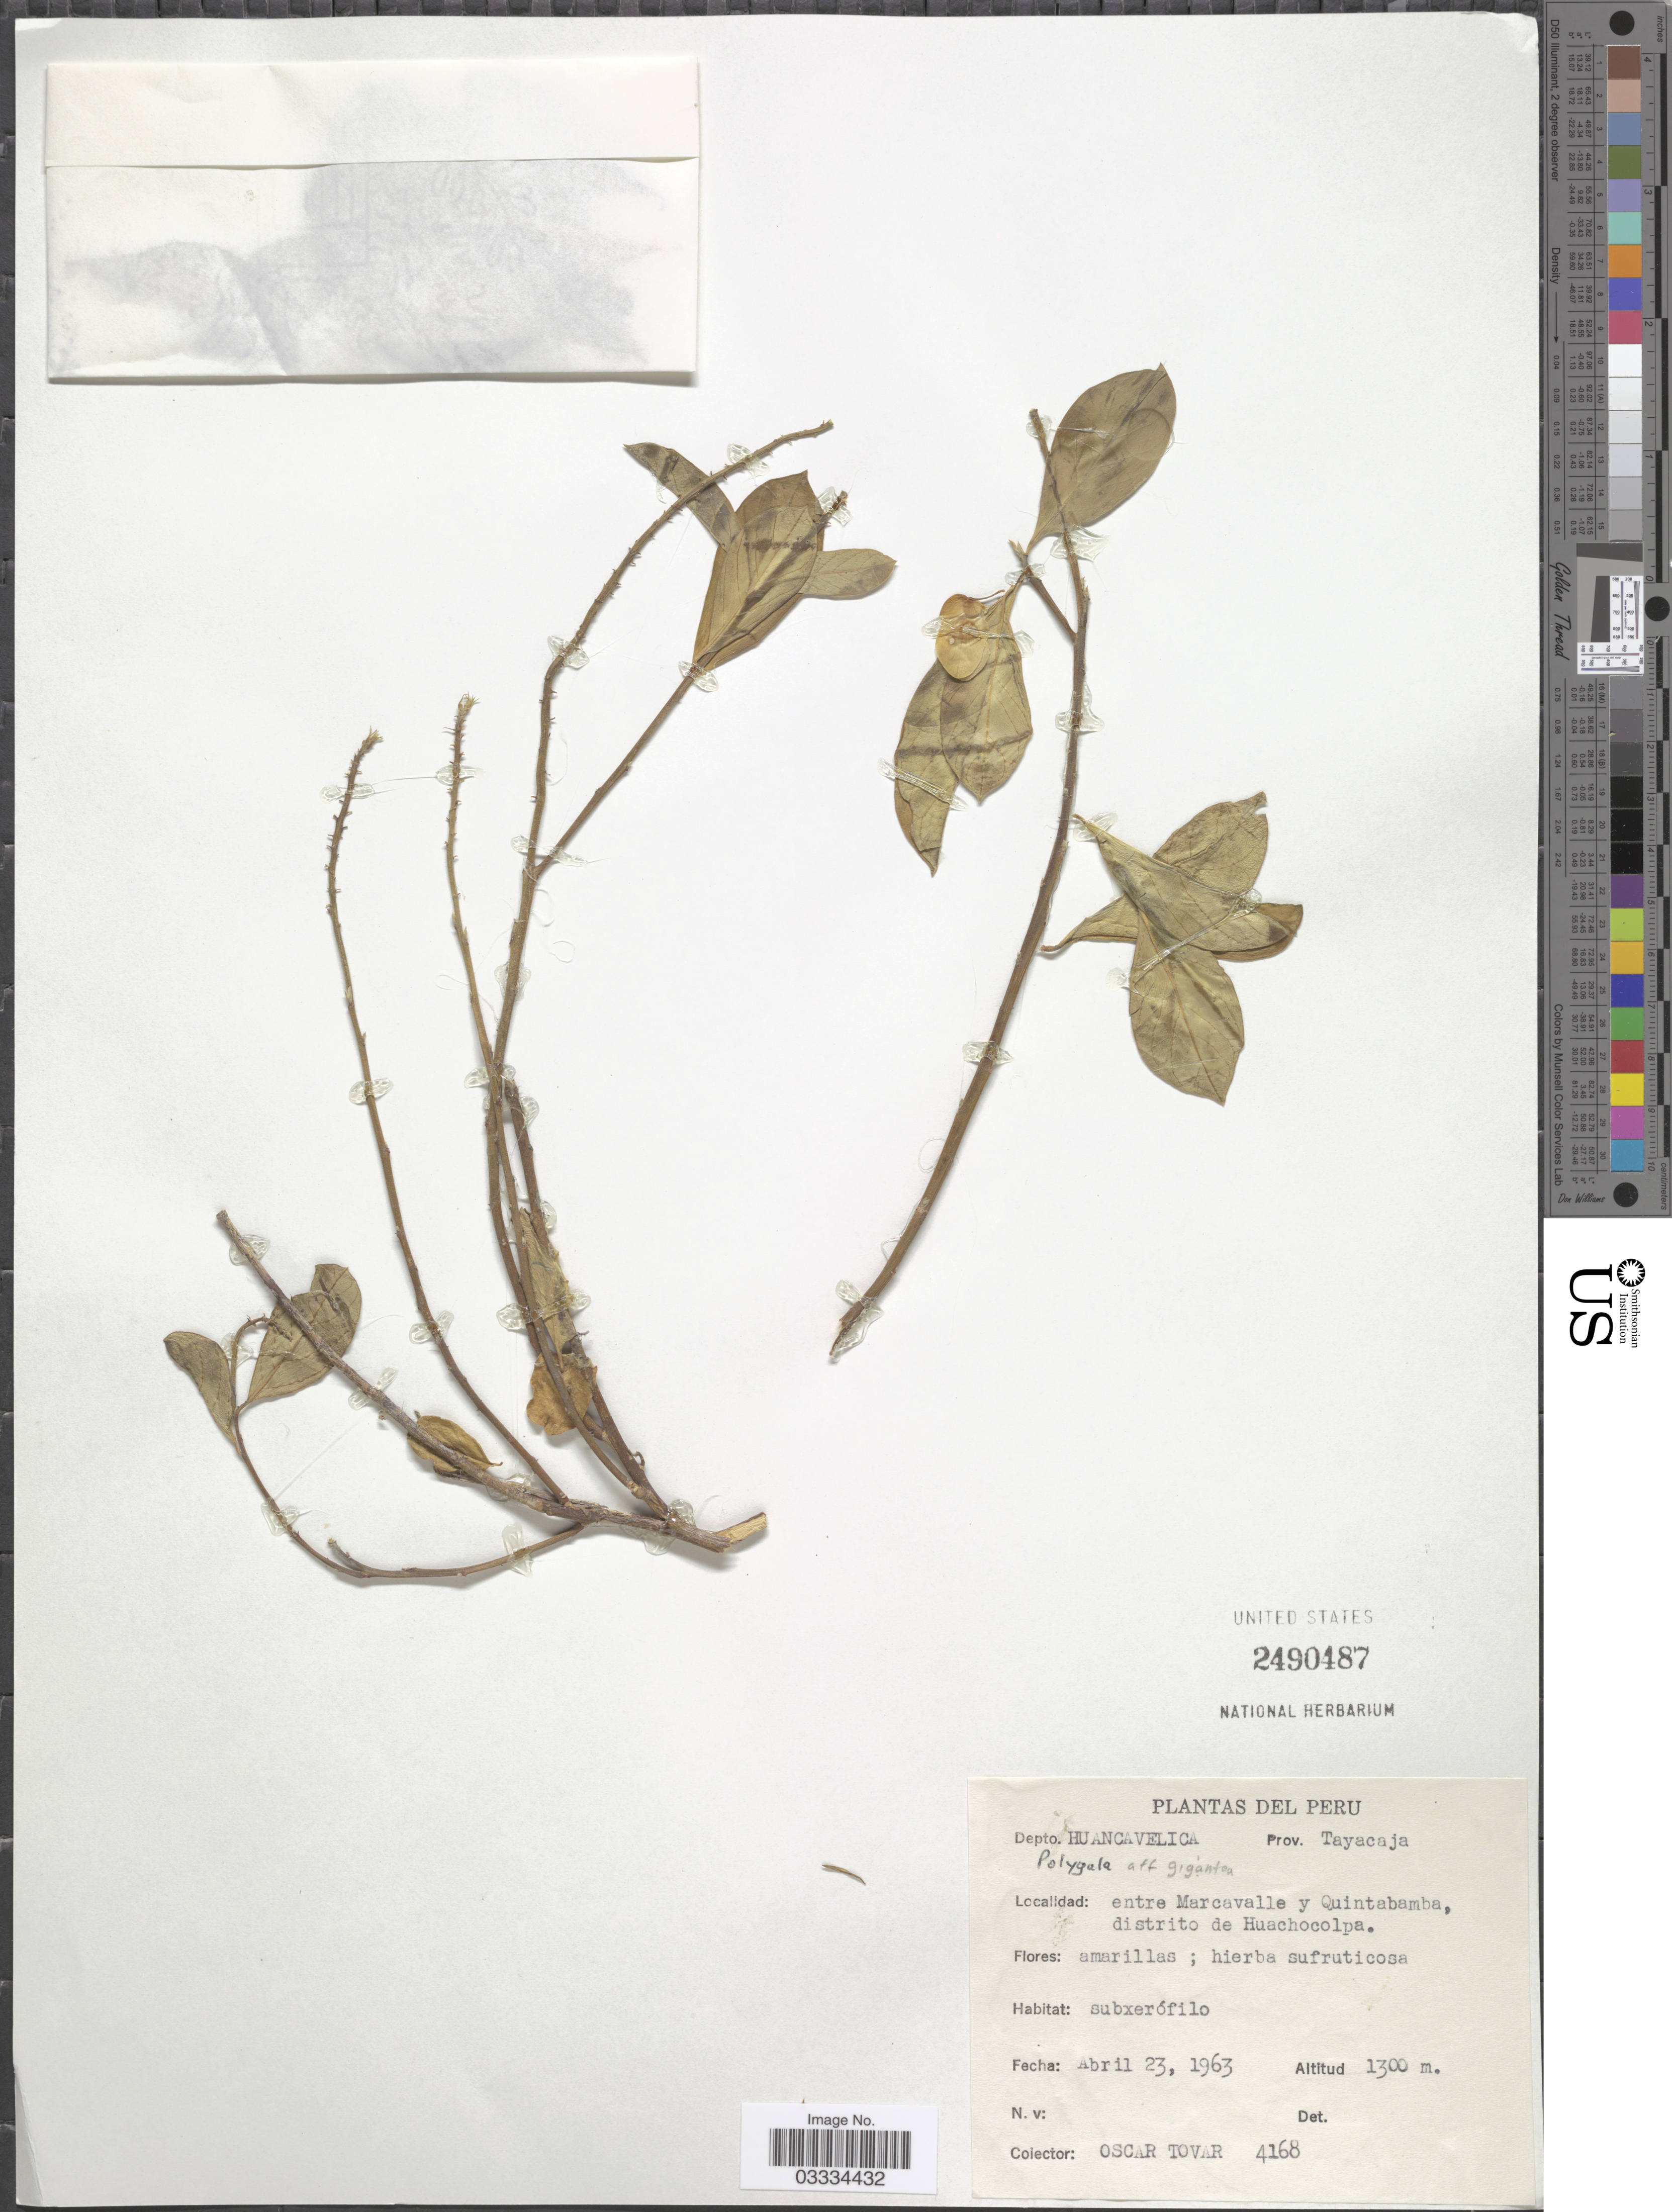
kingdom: Plantae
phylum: Tracheophyta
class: Magnoliopsida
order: Fabales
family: Polygalaceae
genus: Polygala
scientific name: Polygala sp.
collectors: O. Tovar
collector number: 4168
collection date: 1963-04-23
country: Peru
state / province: Huancavelica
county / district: Tayacaja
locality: Depto. Huancavelica. Prov. Tayacaja. Entre Marcavalle y Quintabamba, distrito de Huachocolpa.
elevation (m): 1300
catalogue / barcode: US 2490487